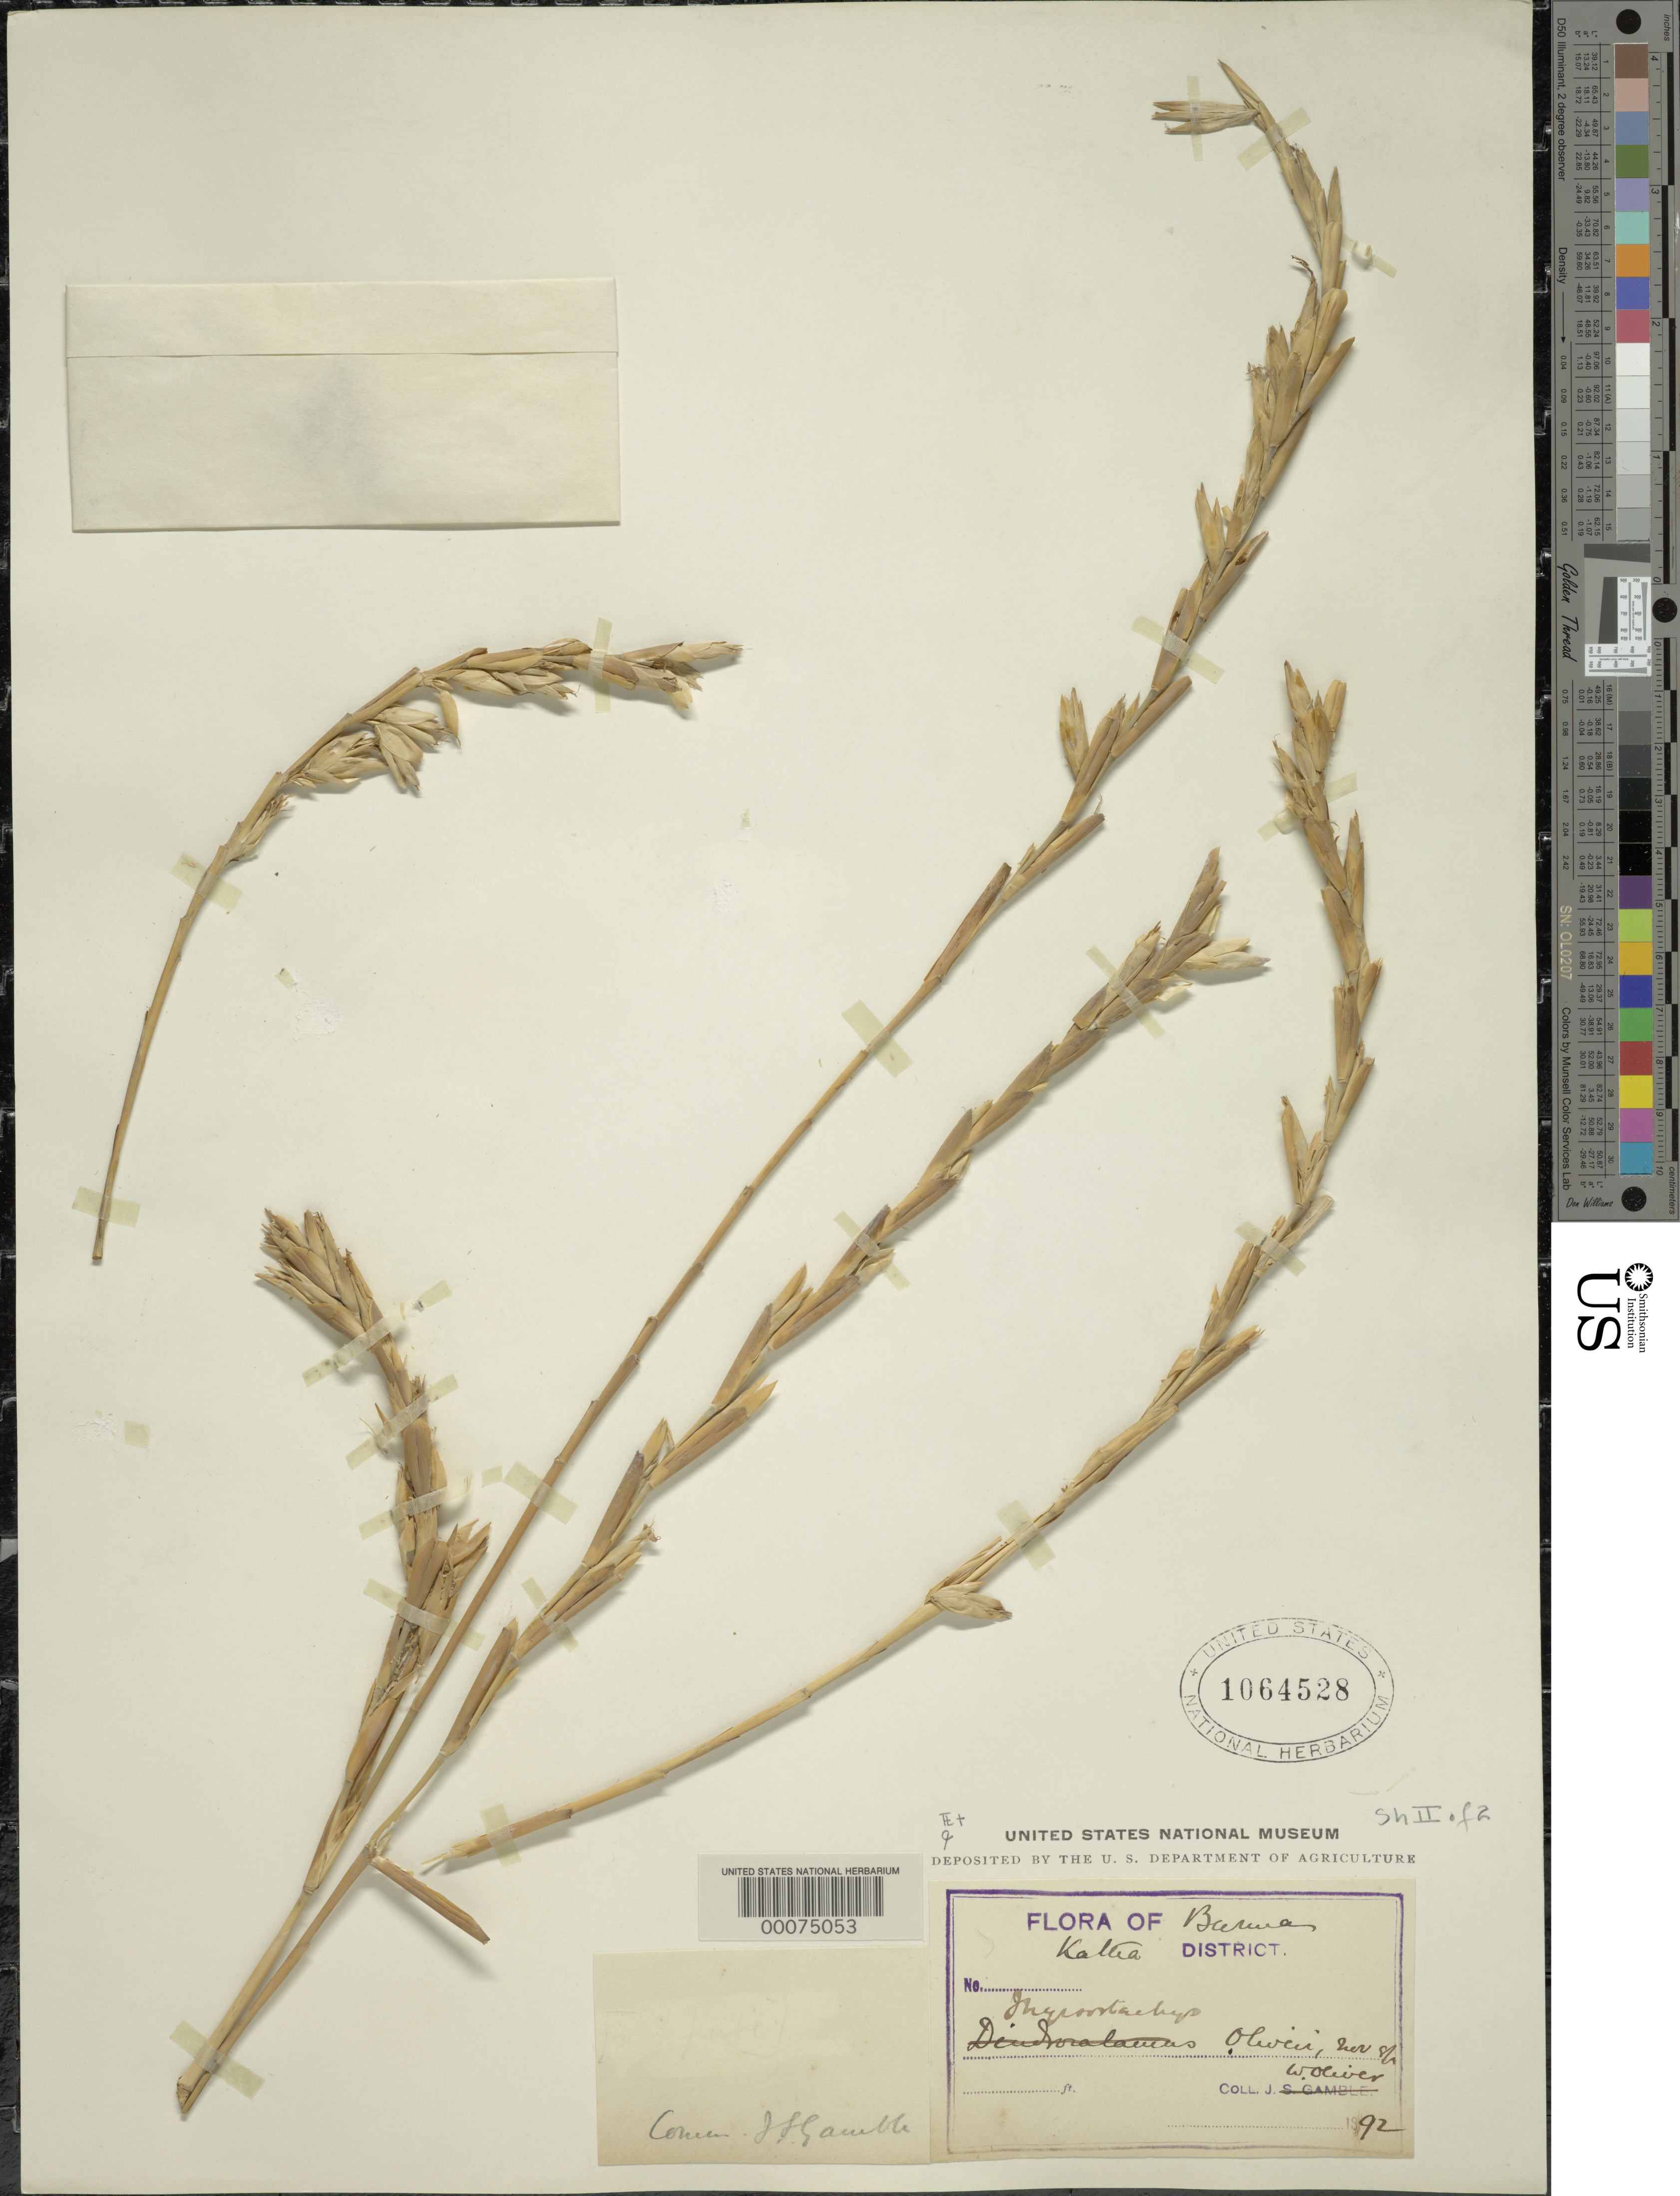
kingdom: Plantae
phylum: Tracheophyta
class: Liliopsida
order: Poales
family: Poaceae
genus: Thyrsostachys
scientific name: Thyrsostachys oliveri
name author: Gamble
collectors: J. W. Oliver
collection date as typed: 1892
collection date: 1892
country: Myanmar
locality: Katua dist. (?)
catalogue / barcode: US 1064528